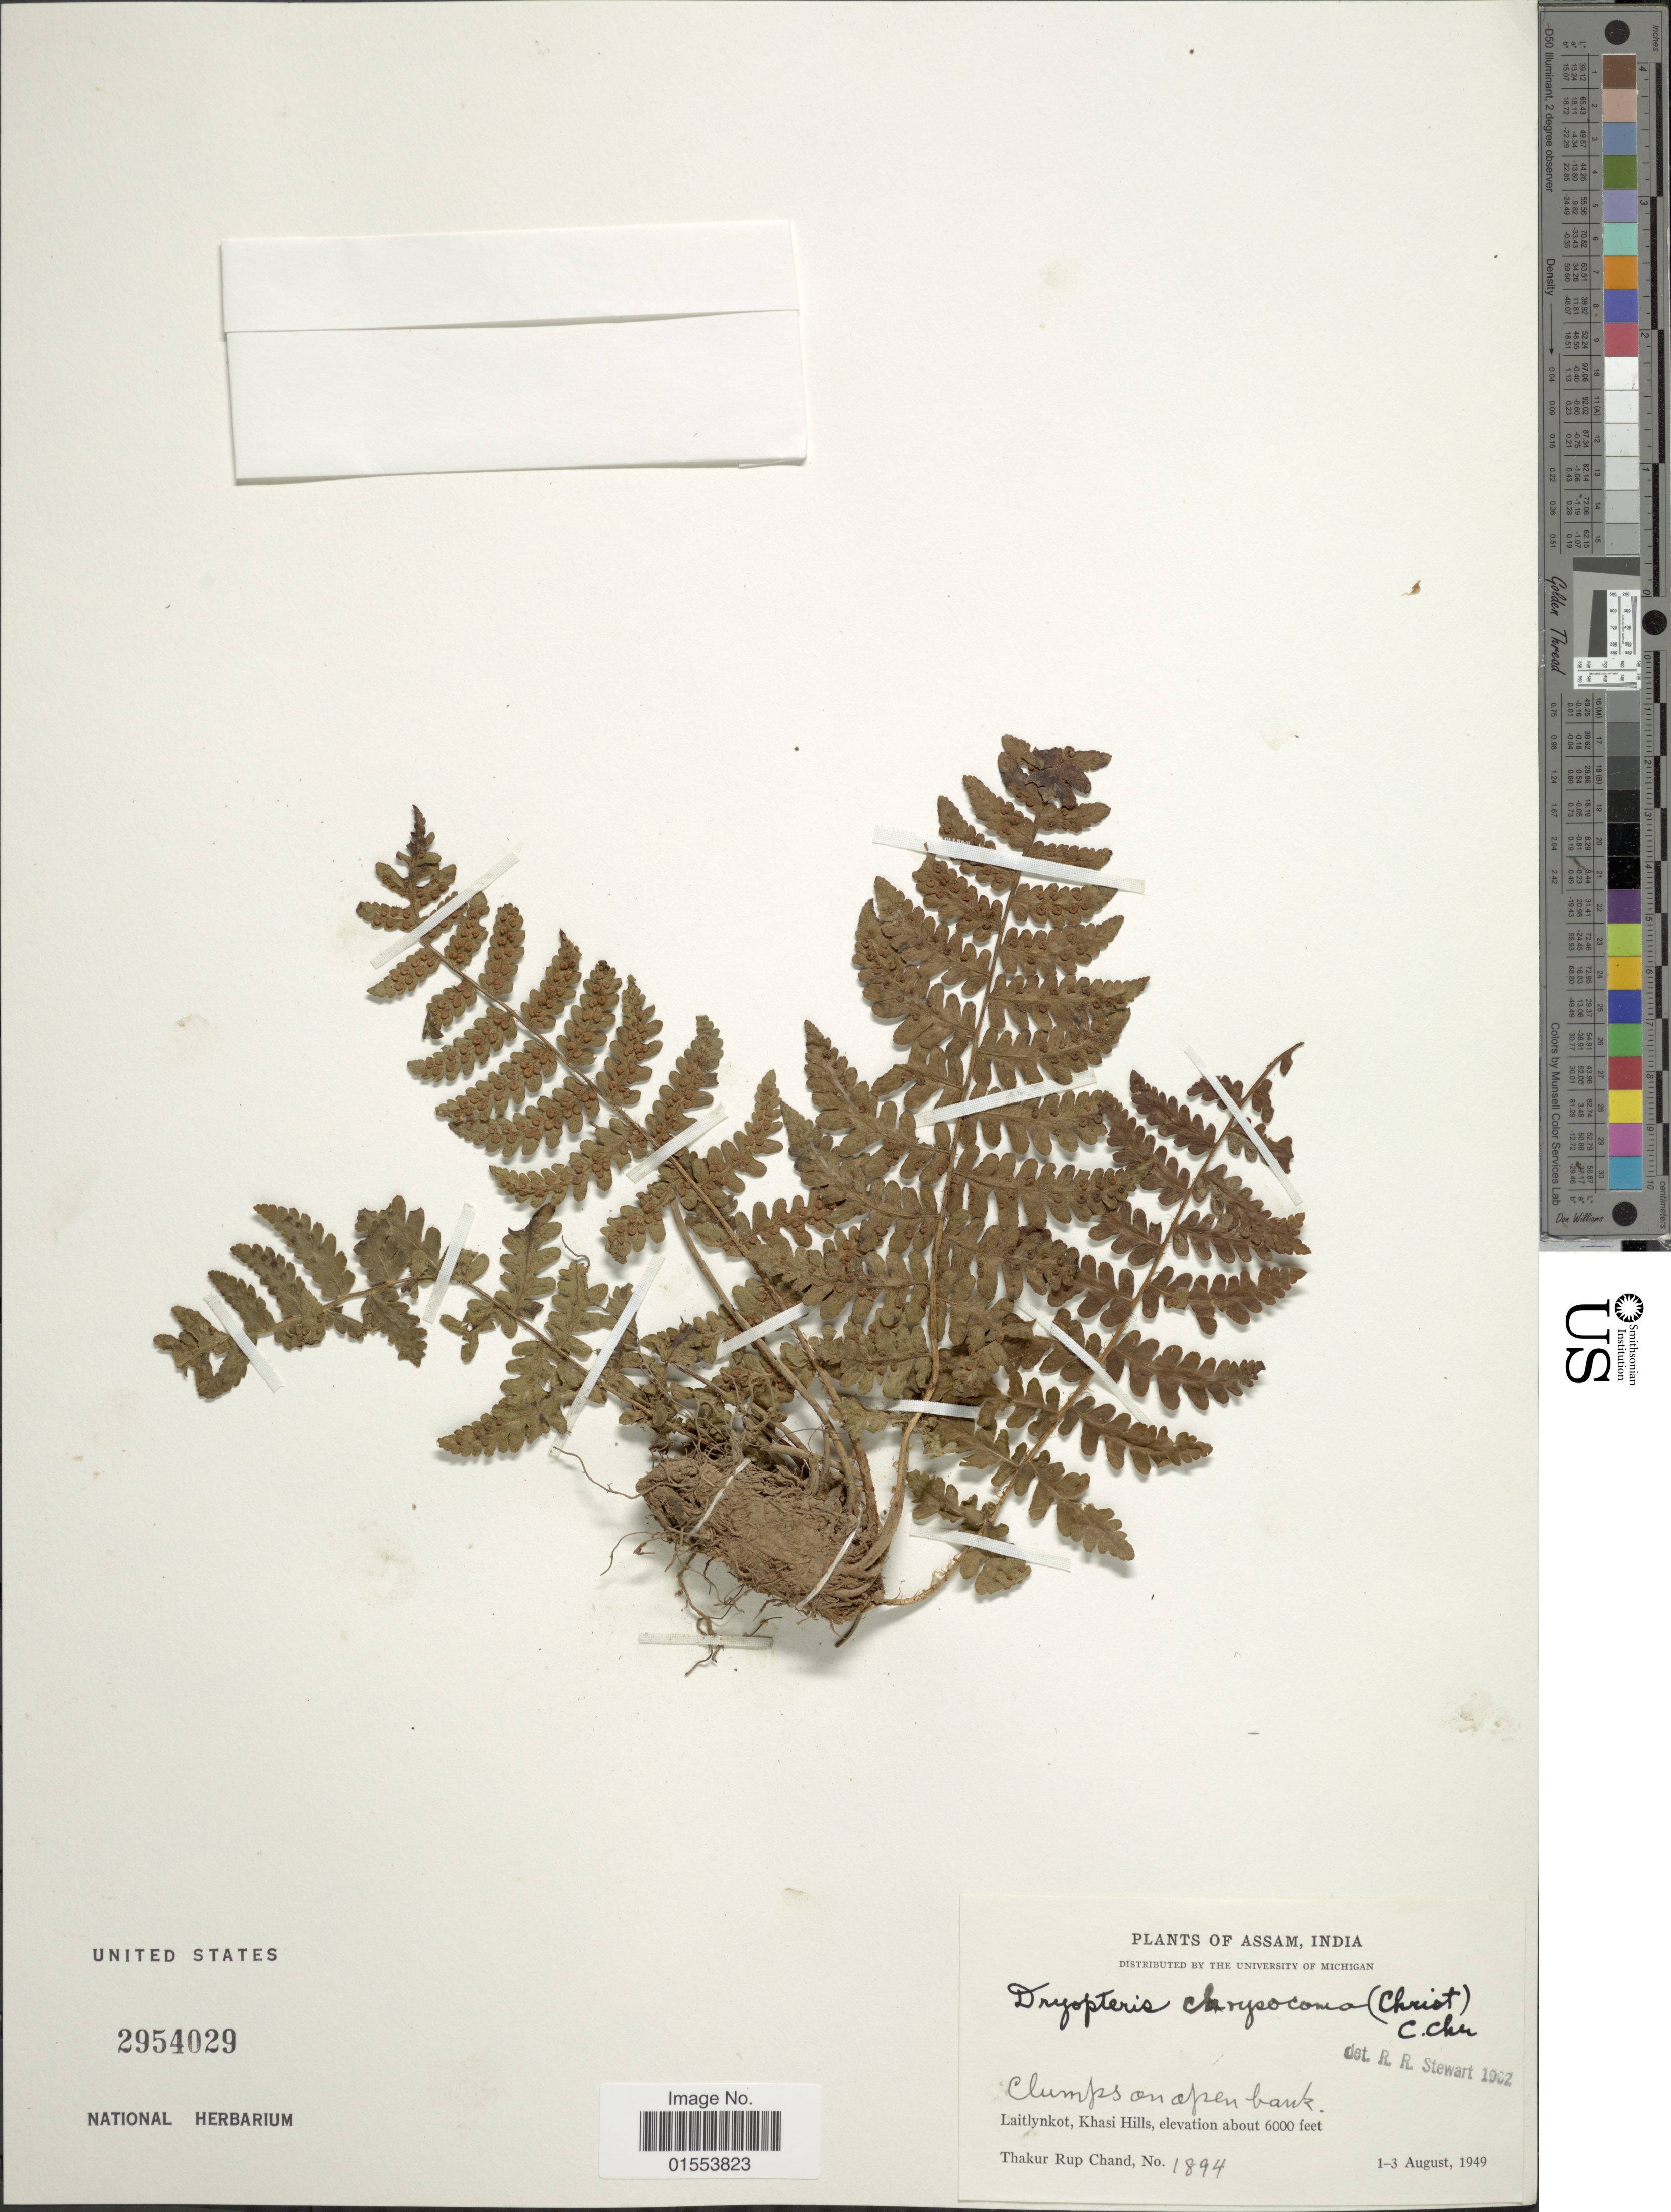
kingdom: Plantae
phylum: Tracheophyta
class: Polypodiopsida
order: Polypodiales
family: Dryopteridaceae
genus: Dryopteris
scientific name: Dryopteris chrysocoma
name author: (Christ) C. Chr.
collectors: T. R. Chand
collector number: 1894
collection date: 1949-08-01/1949-08-03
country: India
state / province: Meghalaya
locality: Assam, India. Laitlynkot, Khasi Hills.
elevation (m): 1829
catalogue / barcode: US 2954029